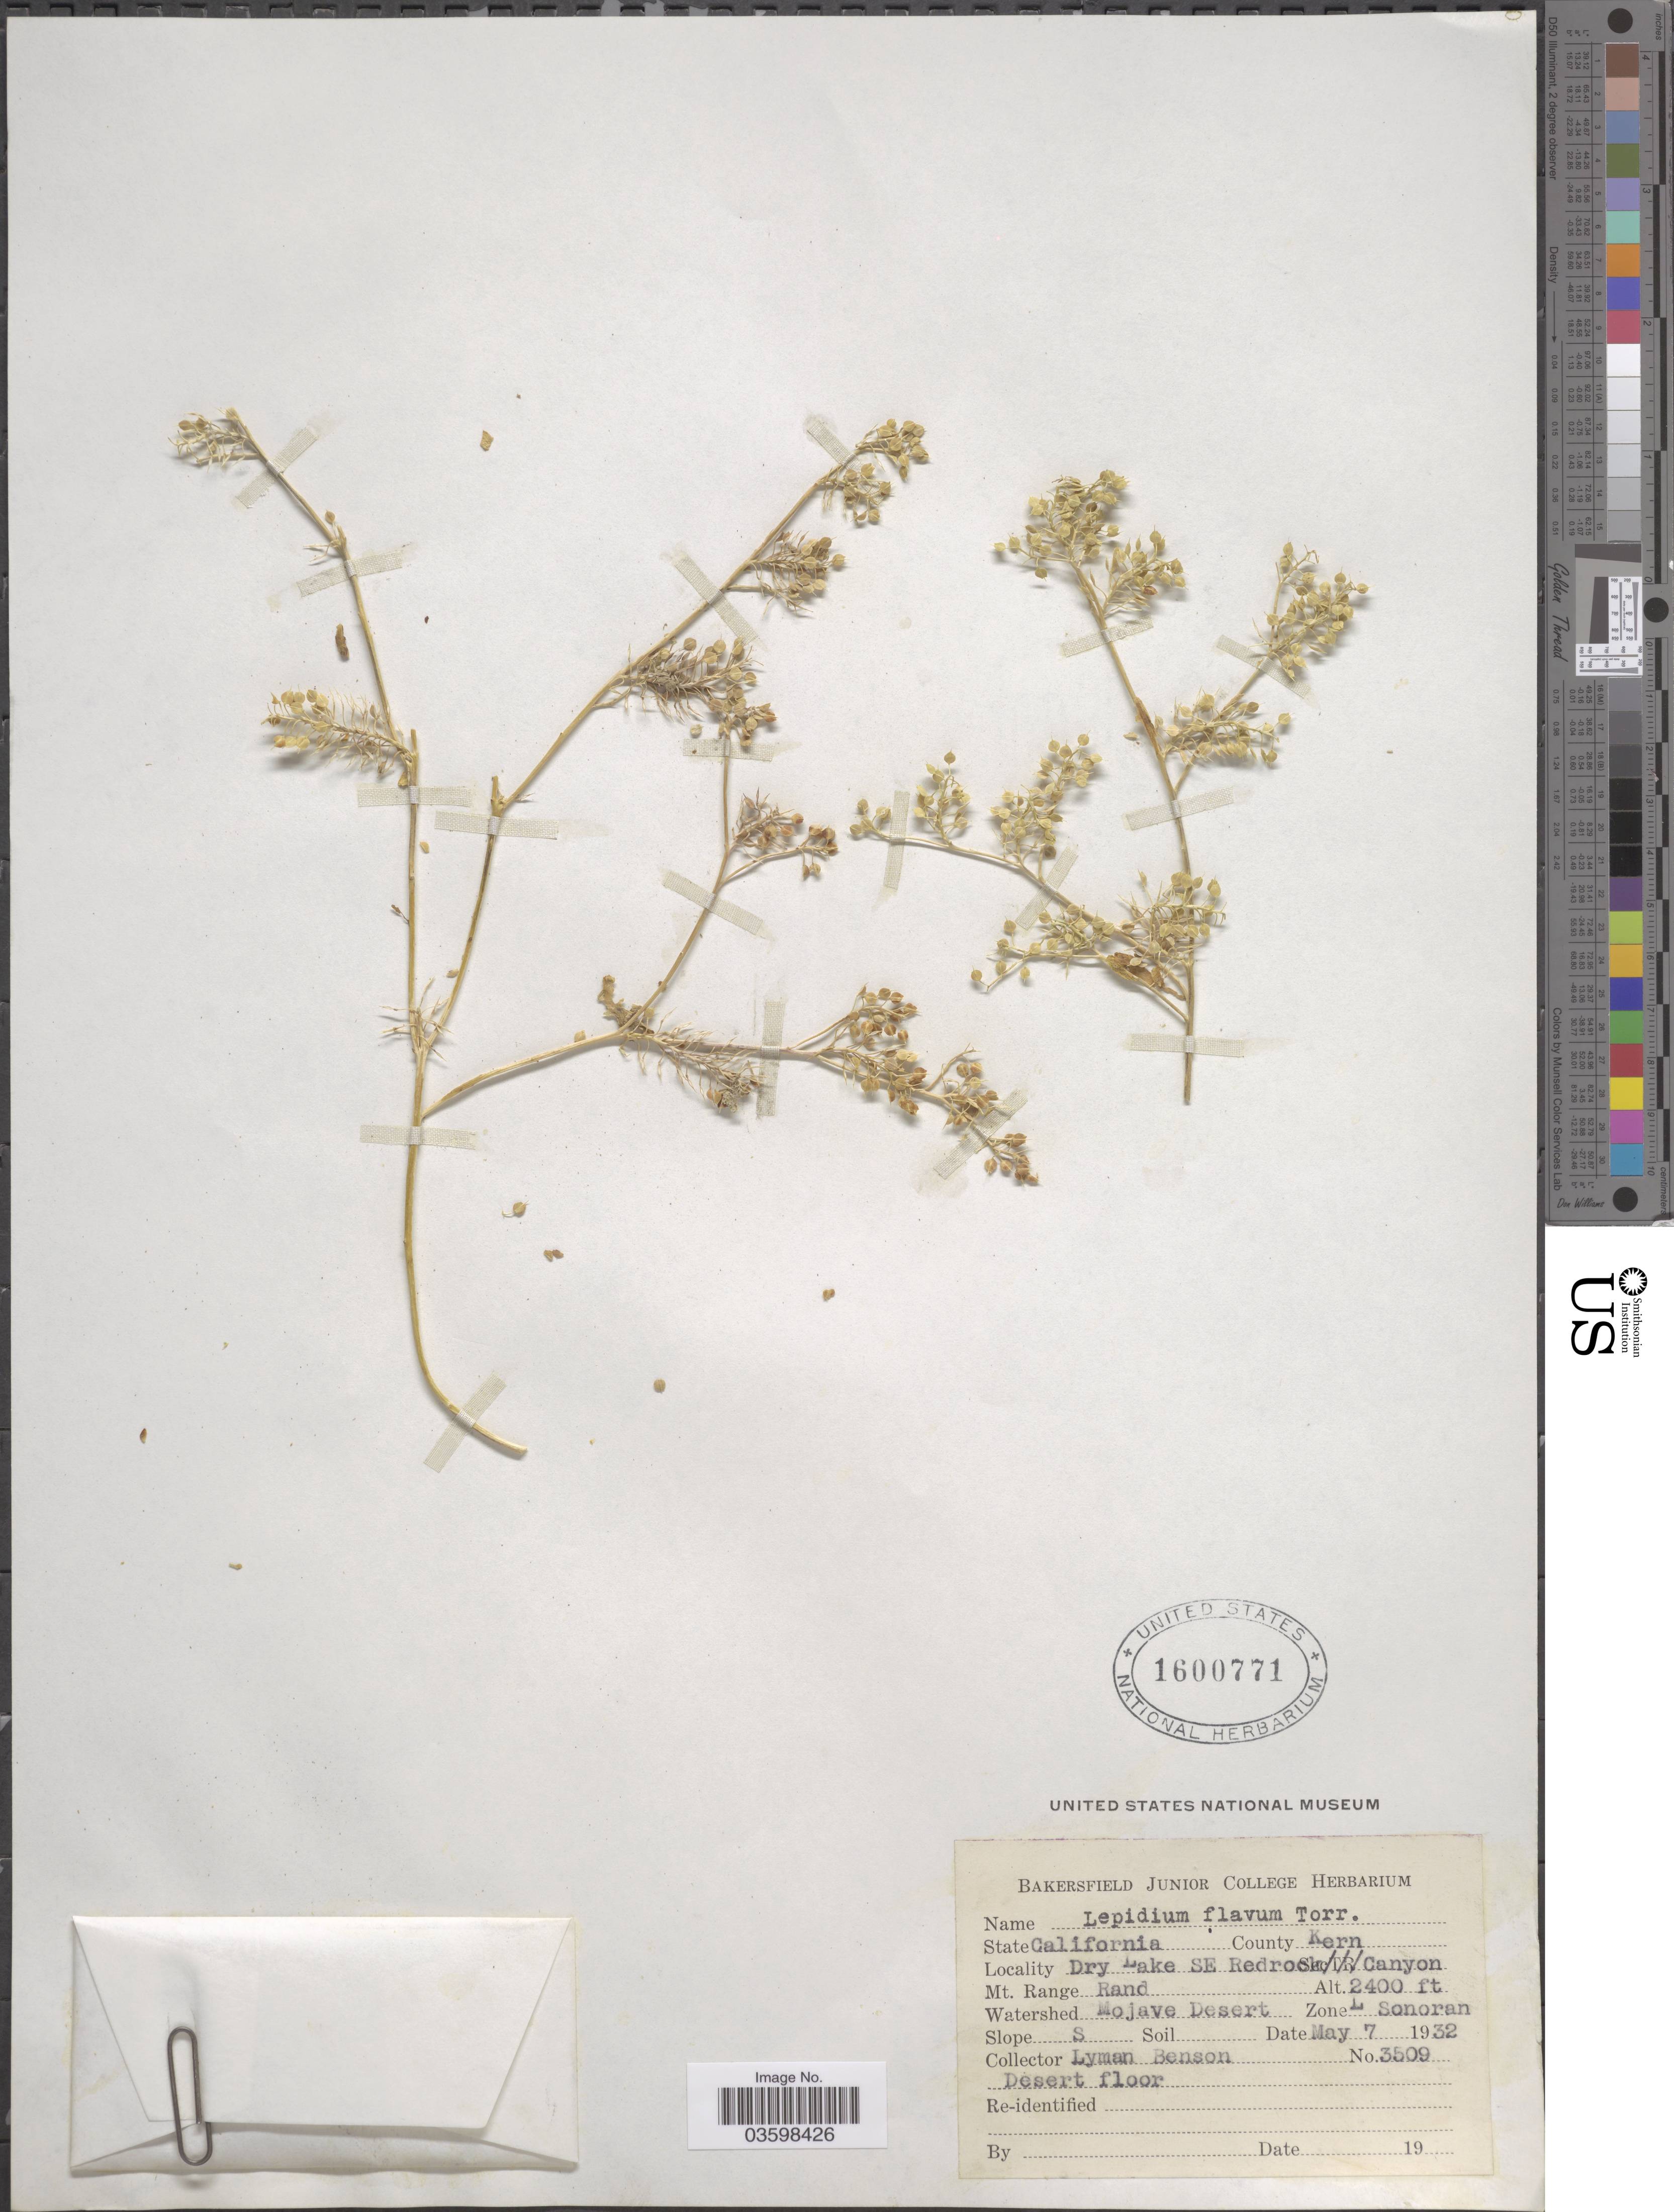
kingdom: Plantae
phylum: Tracheophyta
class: Magnoliopsida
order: Brassicales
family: Brassicaceae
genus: Lepidium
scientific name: Lepidium flavum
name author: Torr.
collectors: L. D. Benson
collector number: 3509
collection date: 1932-05-07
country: United States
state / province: California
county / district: Kern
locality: County Kern, Dry Lake SE Redrock Canyon. Mt. Range Rand. Watershed Mojave Desert. Zone L Sonoran. Slope S.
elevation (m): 732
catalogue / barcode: US 1600771